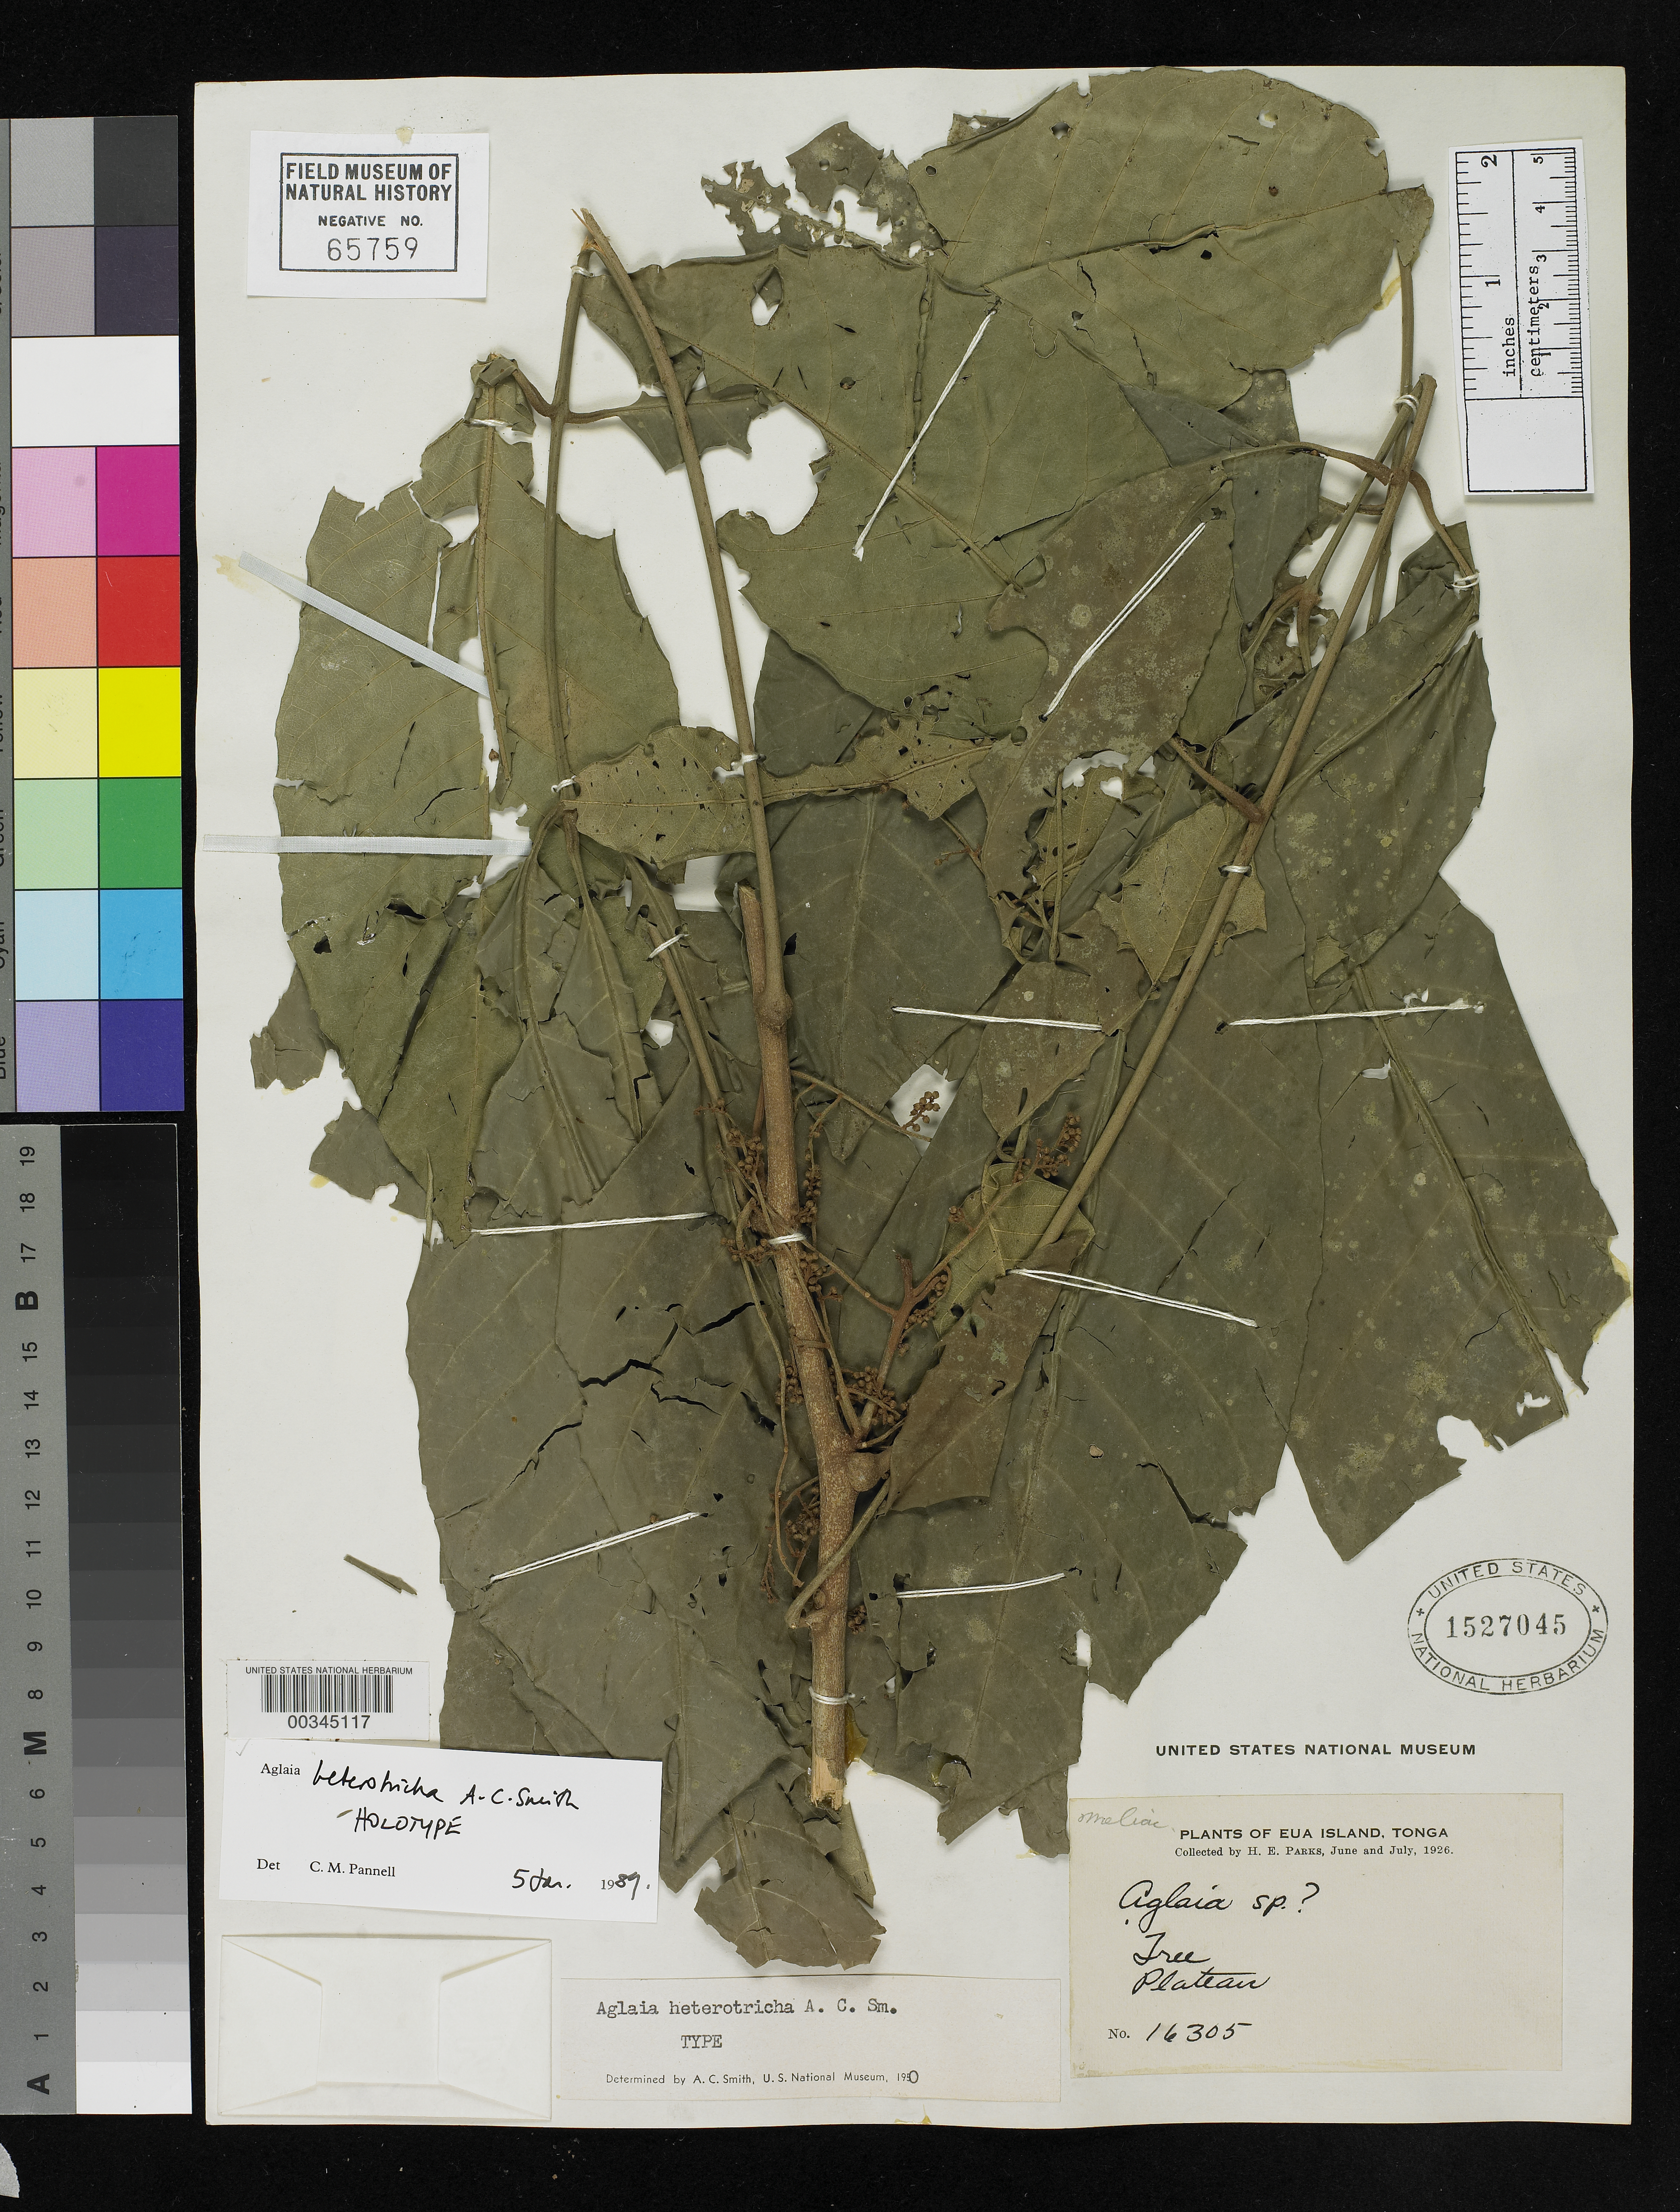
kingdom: Plantae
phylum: Tracheophyta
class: Magnoliopsida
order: Sapindales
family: Meliaceae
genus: Aglaia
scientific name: Aglaia heterotricha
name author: A.C. Sm.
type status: Holotype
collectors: H. E. Parks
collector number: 16305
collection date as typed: Jun 1926 to -- Jul 1926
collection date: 1926-06/1926-07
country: Tonga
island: Eua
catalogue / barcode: US 1527045